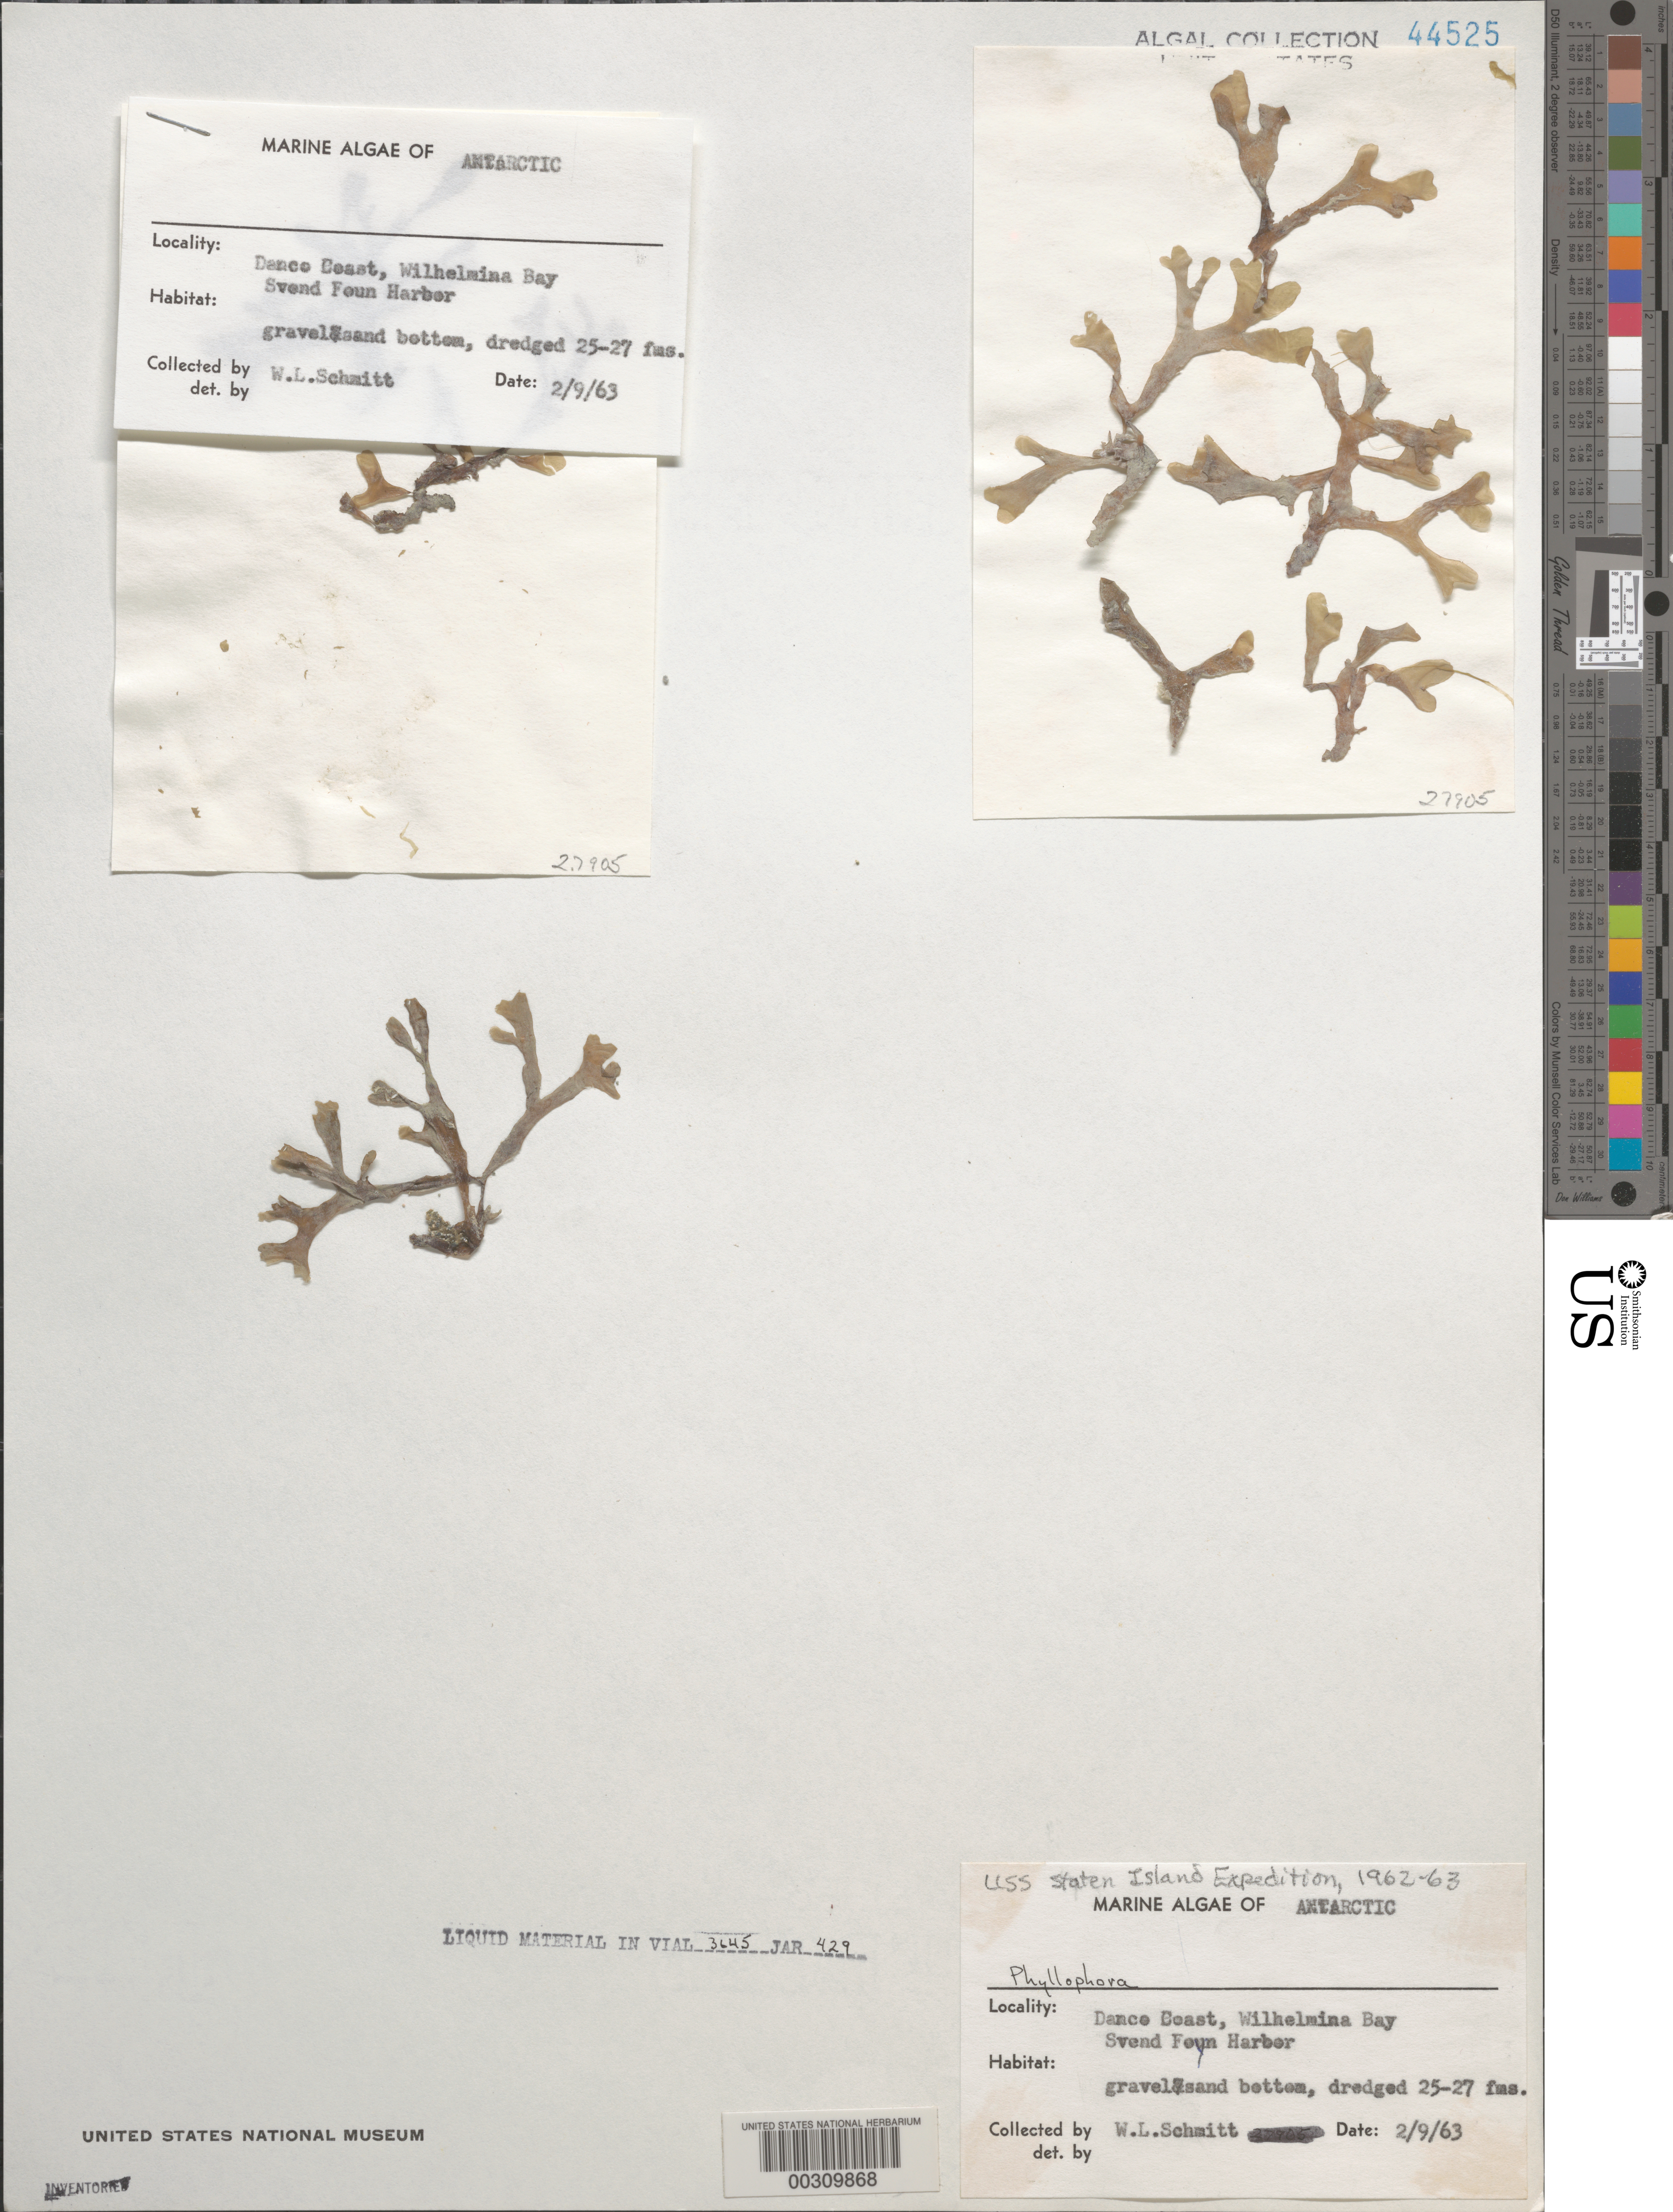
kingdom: Plantae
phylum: Rhodophyta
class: Florideophyceae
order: Gigartinales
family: Phyllophoraceae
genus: Phyllophora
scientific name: Phyllophora sp.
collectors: W. L. Schmitt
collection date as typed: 09 Feb 1963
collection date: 1963-02-09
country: Antarctica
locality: Danco Coast, Wilhelmina Bay, Svend Foyn Harbor, Antarctic Peninsula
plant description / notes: USS Staten Island Expedition, 1962-1963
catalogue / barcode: US 44525